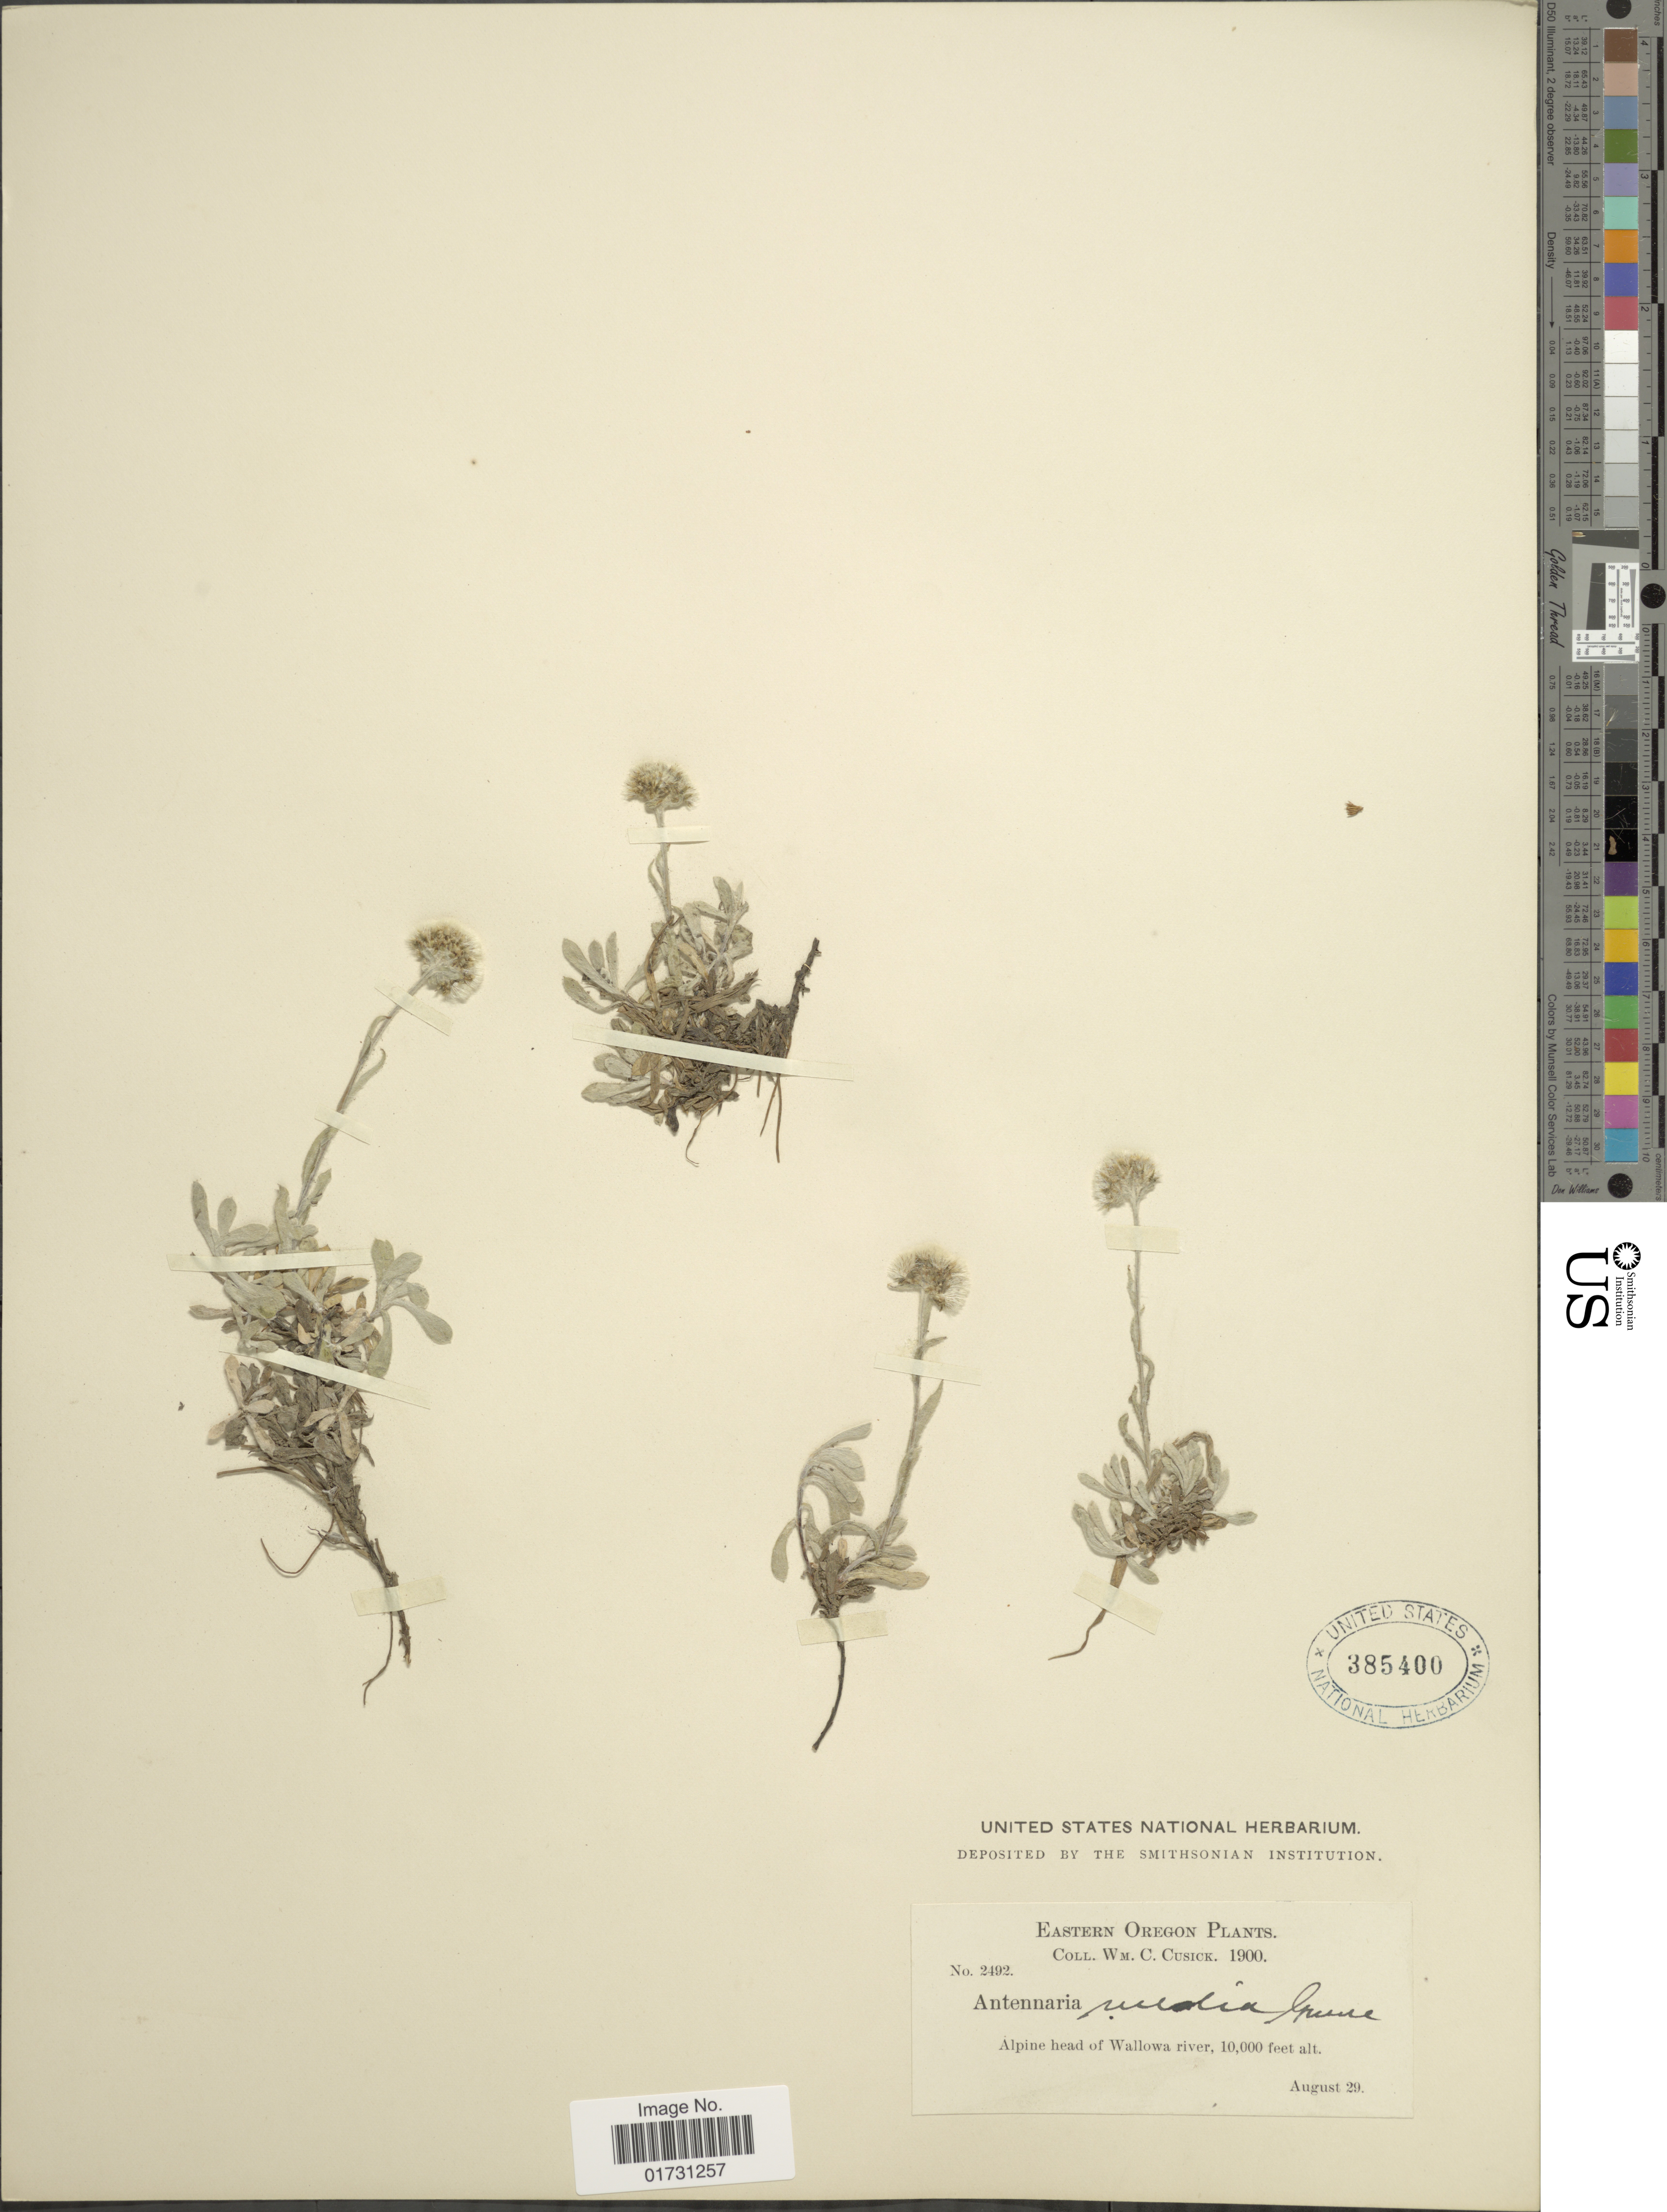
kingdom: Plantae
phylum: Tracheophyta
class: Magnoliopsida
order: Asterales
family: Asteraceae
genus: Antennaria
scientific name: Antennaria media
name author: Greene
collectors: W. C. Cusick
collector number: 2492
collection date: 1900-08-29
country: United States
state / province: Oregon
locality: Eastern Oregon, Alpine head of Wallowa River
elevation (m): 3048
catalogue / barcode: US 385400